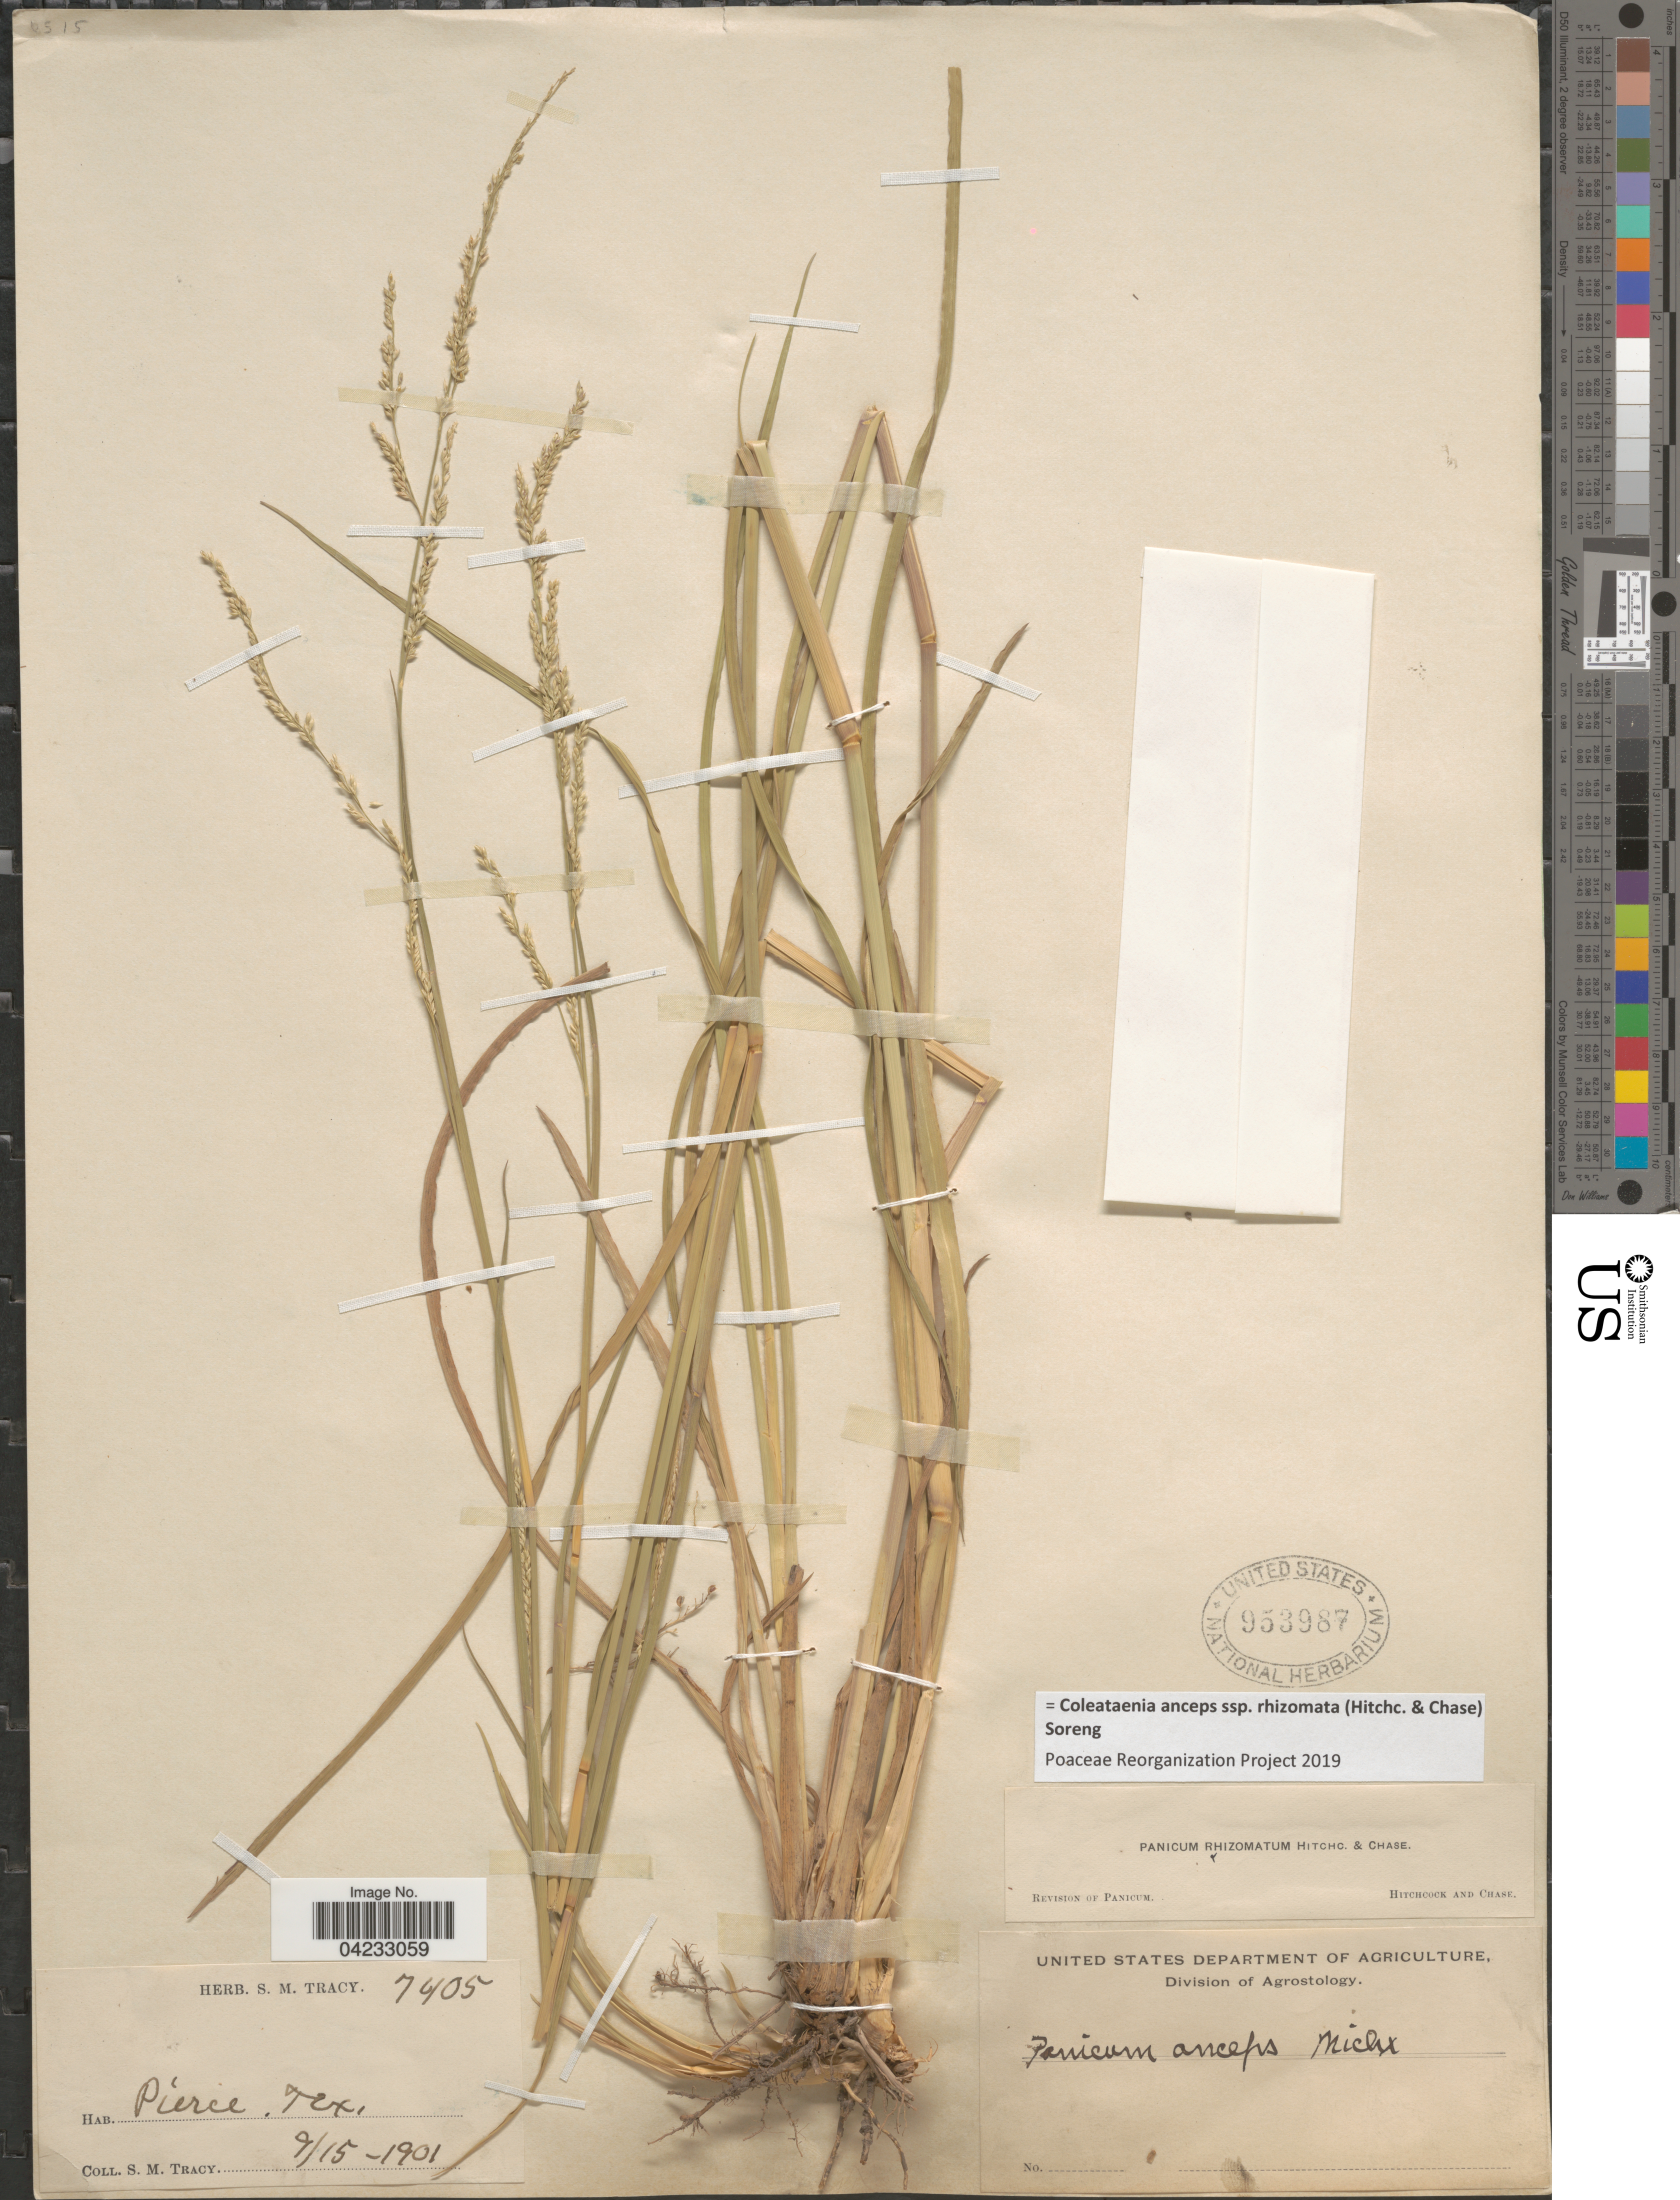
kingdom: Plantae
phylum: Tracheophyta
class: Liliopsida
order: Poales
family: Poaceae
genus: Coleataenia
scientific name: Coleataenia anceps subsp. rhizomata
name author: (Hitchc. & Chase) Soreng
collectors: S. M. Tracy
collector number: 7405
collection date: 1901-09-15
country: United States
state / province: Texas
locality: Pierce.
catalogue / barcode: US 953987